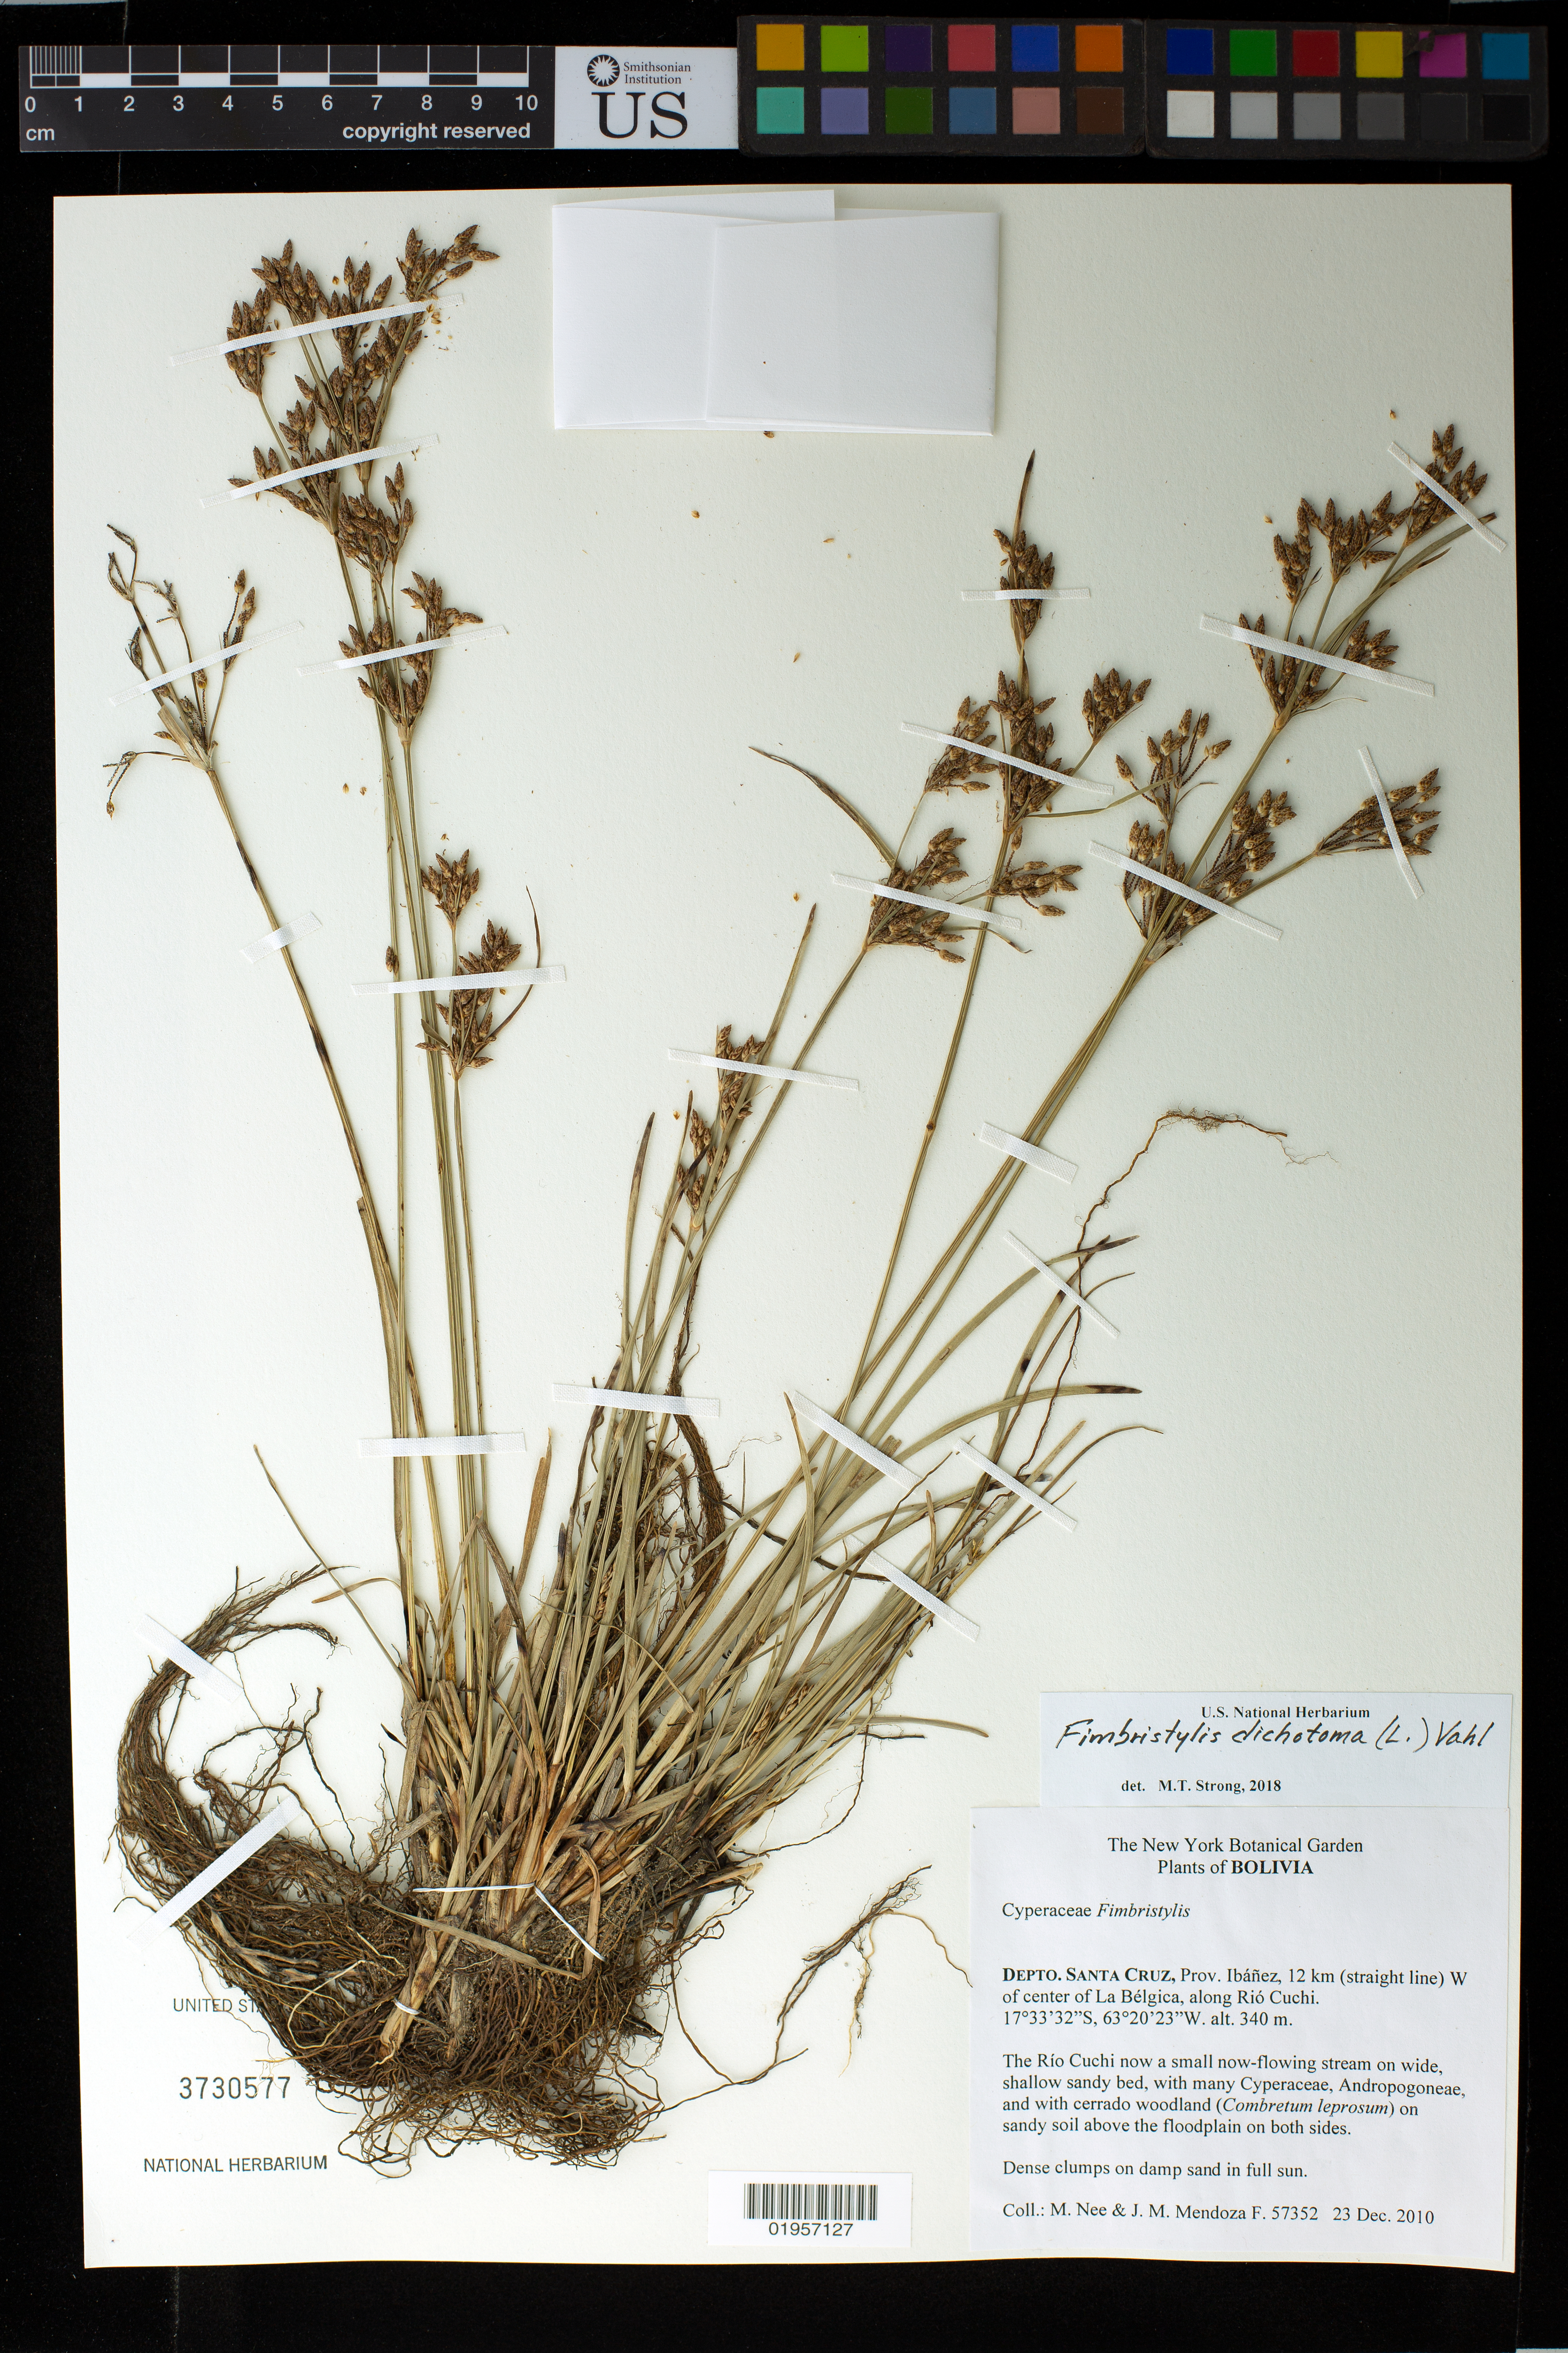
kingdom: Plantae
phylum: Tracheophyta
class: Liliopsida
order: Poales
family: Cyperaceae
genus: Fimbristylis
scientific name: Fimbristylis dichotoma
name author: (L.) Vahl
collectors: M. Nee & J. M. Mendoza F.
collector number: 57352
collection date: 2010-12-23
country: Bolivia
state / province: Santa Cruz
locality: Depto. Santa Cruz, Prov. Ibanez, 12 km (straight line) W of center of La Belgica, along Rio Cuchi.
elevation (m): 340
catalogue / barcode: US 3730577